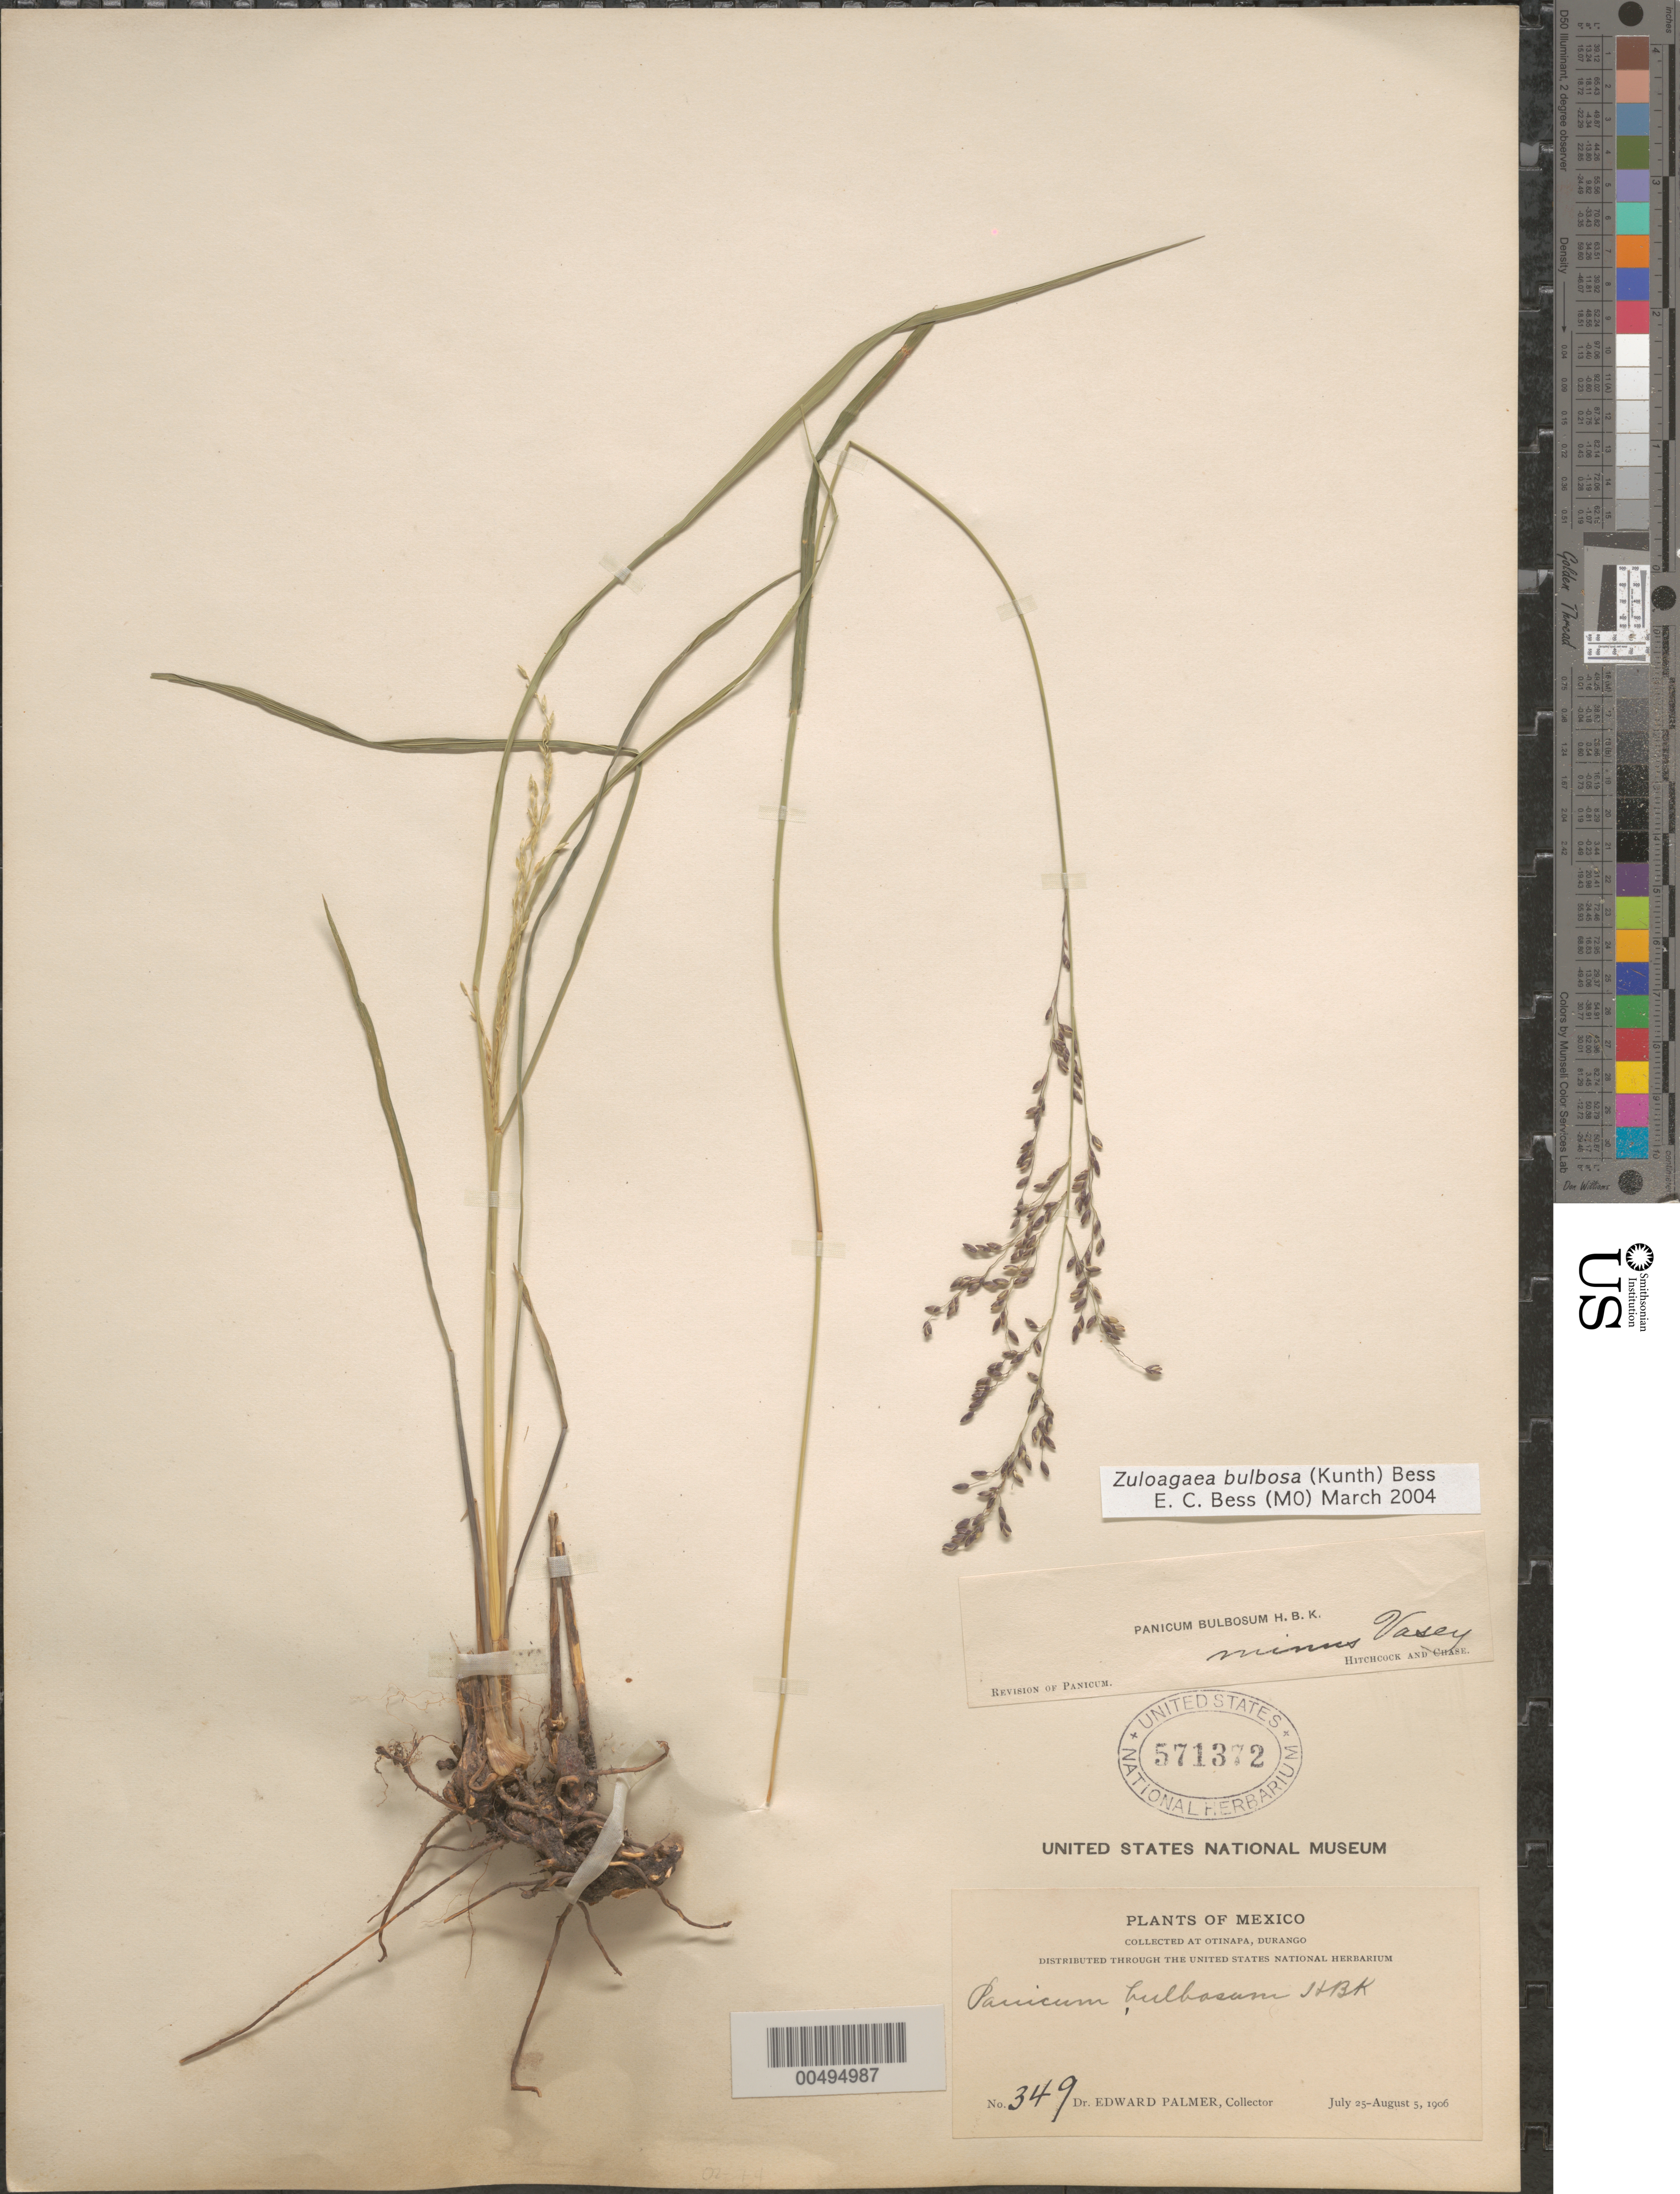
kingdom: Plantae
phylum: Tracheophyta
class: Liliopsida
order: Poales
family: Poaceae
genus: Panicum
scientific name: Panicum bulbosum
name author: Kunth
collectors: E. Palmer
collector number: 349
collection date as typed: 25 Jul 1906 to 5 Aug 1906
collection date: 1906-07-25/1906-08-05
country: Mexico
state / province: Durango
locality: At Otinapa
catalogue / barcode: US 571372